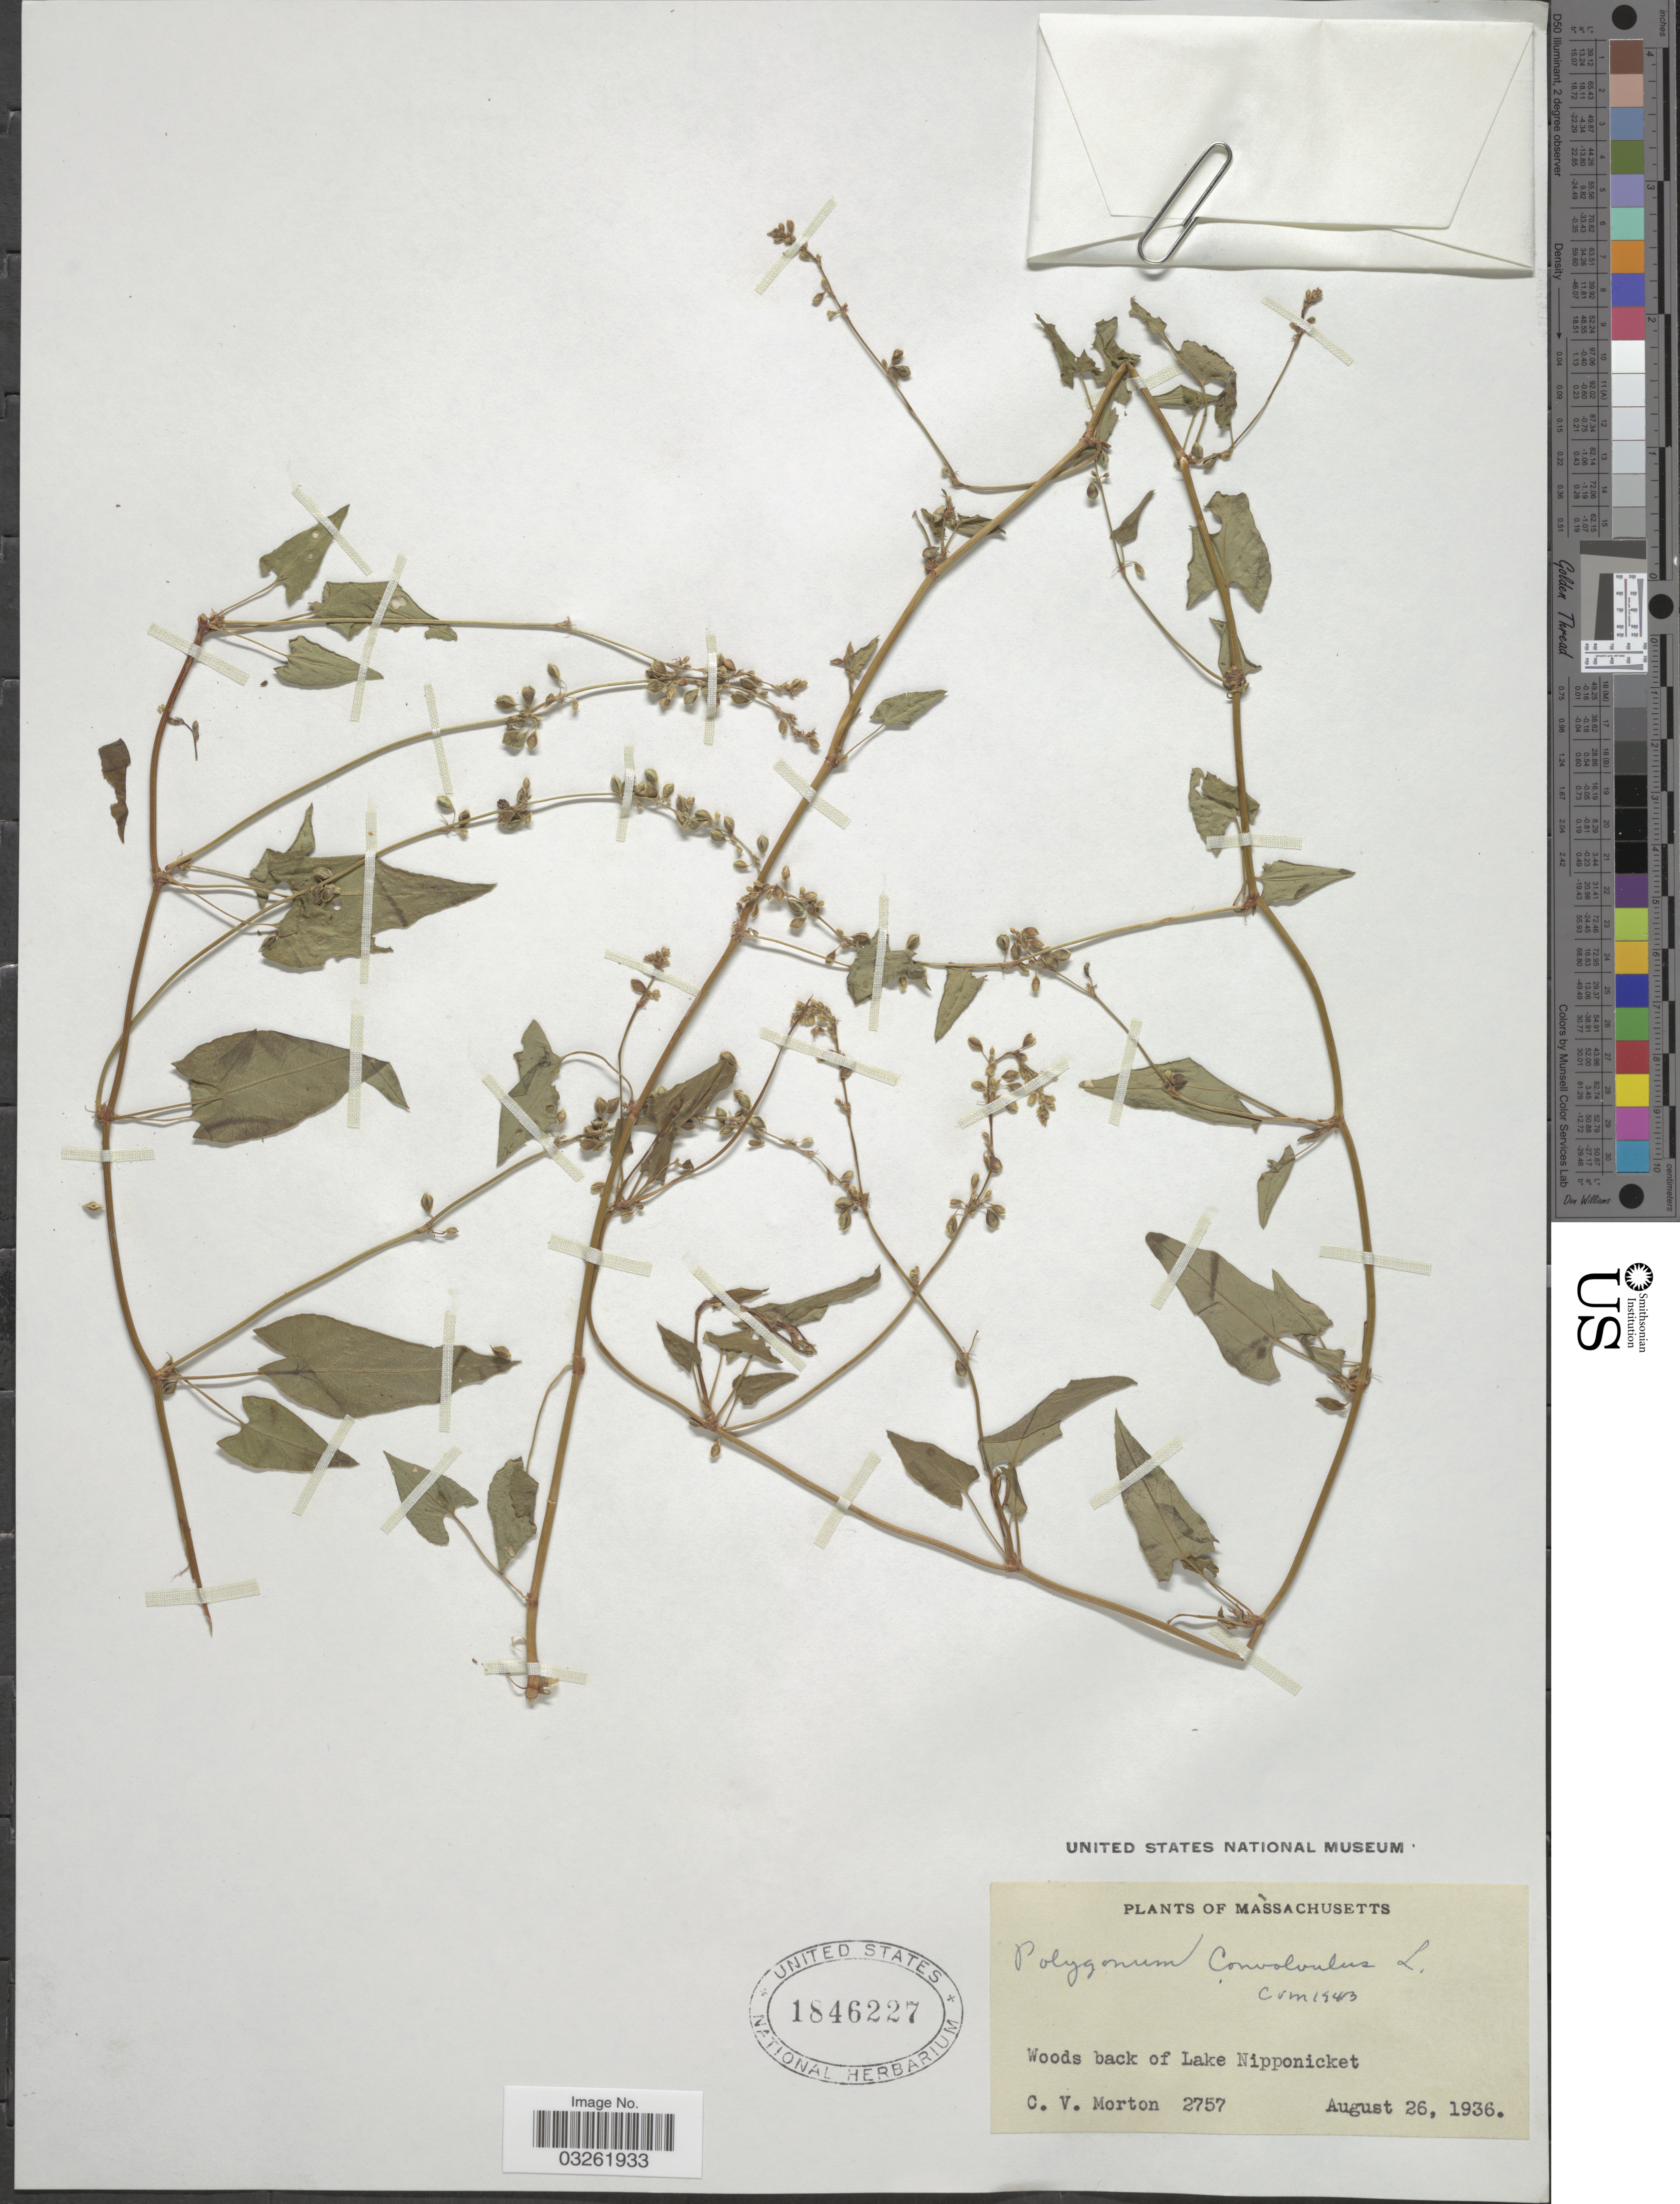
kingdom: Plantae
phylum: Tracheophyta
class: Magnoliopsida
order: Caryophyllales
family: Polygonaceae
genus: Fallopia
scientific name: Fallopia convolvulus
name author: (L.) Á. Löve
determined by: Strong, M. T., (US), Smithsonian Institution - National Museum of Natural History (UNITED STATES)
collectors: C. V. Morton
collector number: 2757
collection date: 1936-08-26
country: United States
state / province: Massachusetts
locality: Woods back of Lake Nipponicket.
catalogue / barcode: US 1846227